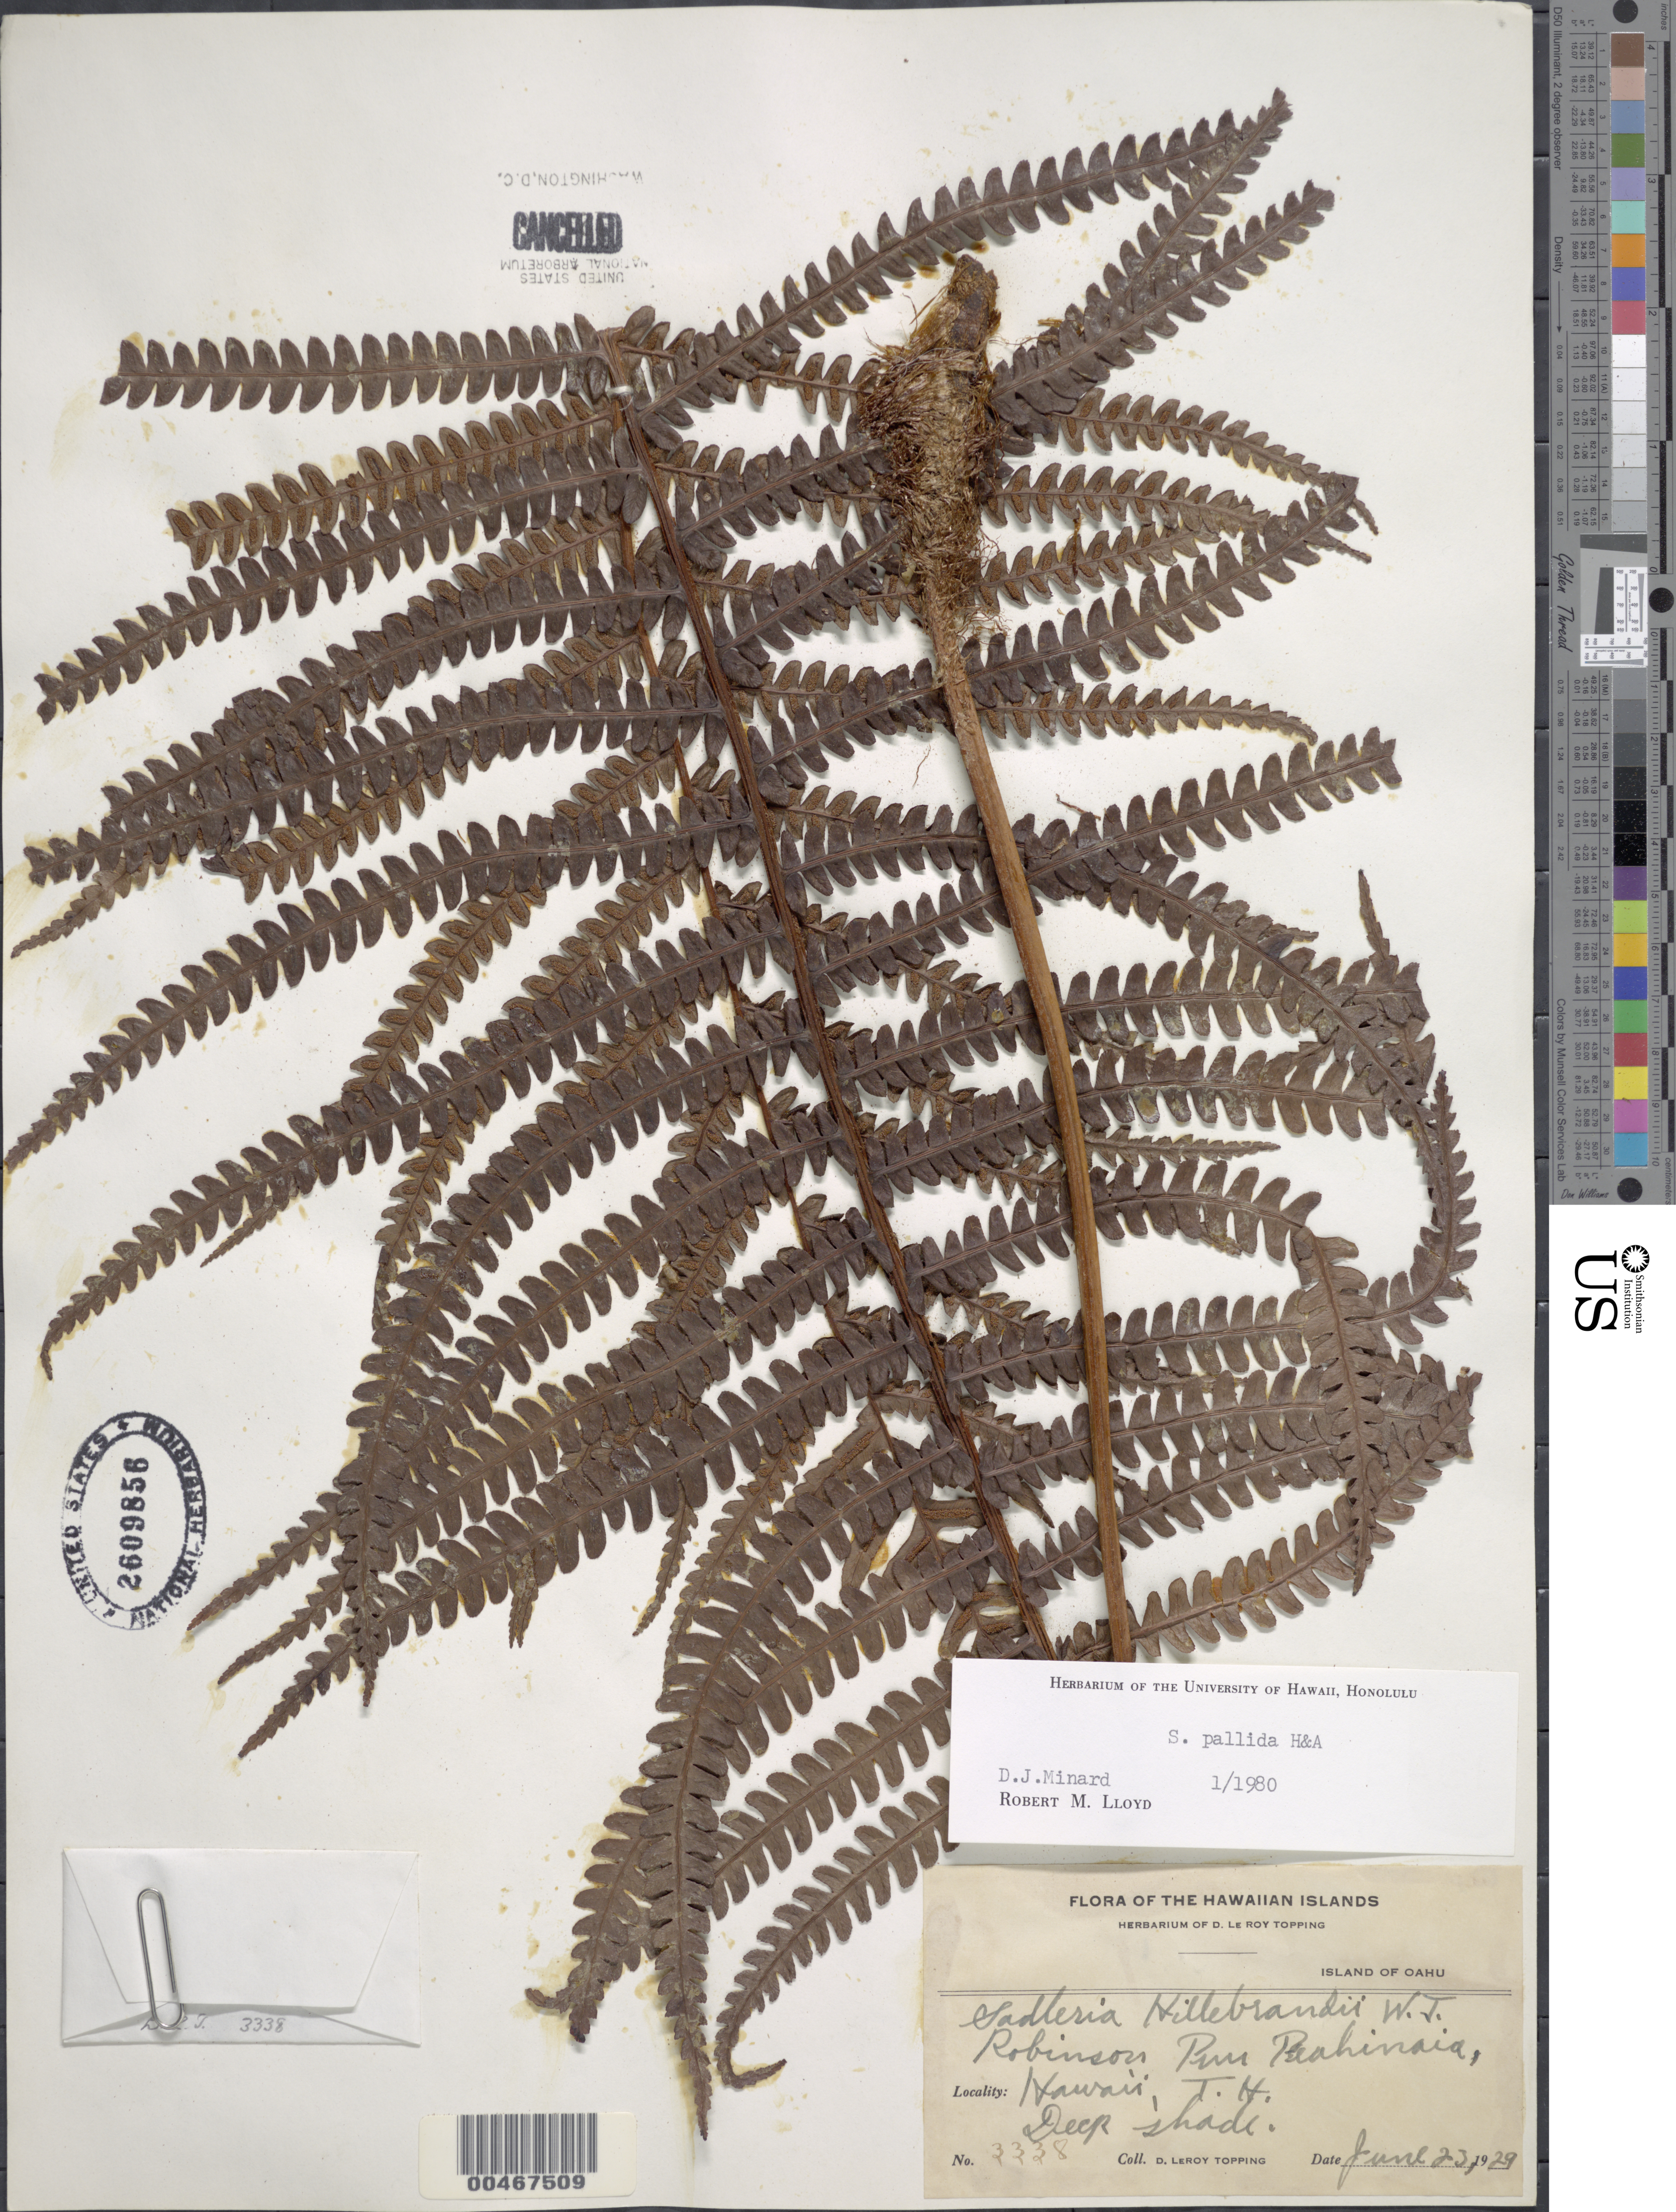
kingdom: Plantae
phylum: Tracheophyta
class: Polypodiopsida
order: Polypodiales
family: Blechnaceae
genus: Sadleria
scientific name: Sadleria pallida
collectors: D. L. Topping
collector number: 3338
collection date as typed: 23 Jun 1929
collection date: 1929-06-23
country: United States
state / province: Hawaii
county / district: Hawaii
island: Hawaii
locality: Puu Peahinaia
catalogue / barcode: US 2609856